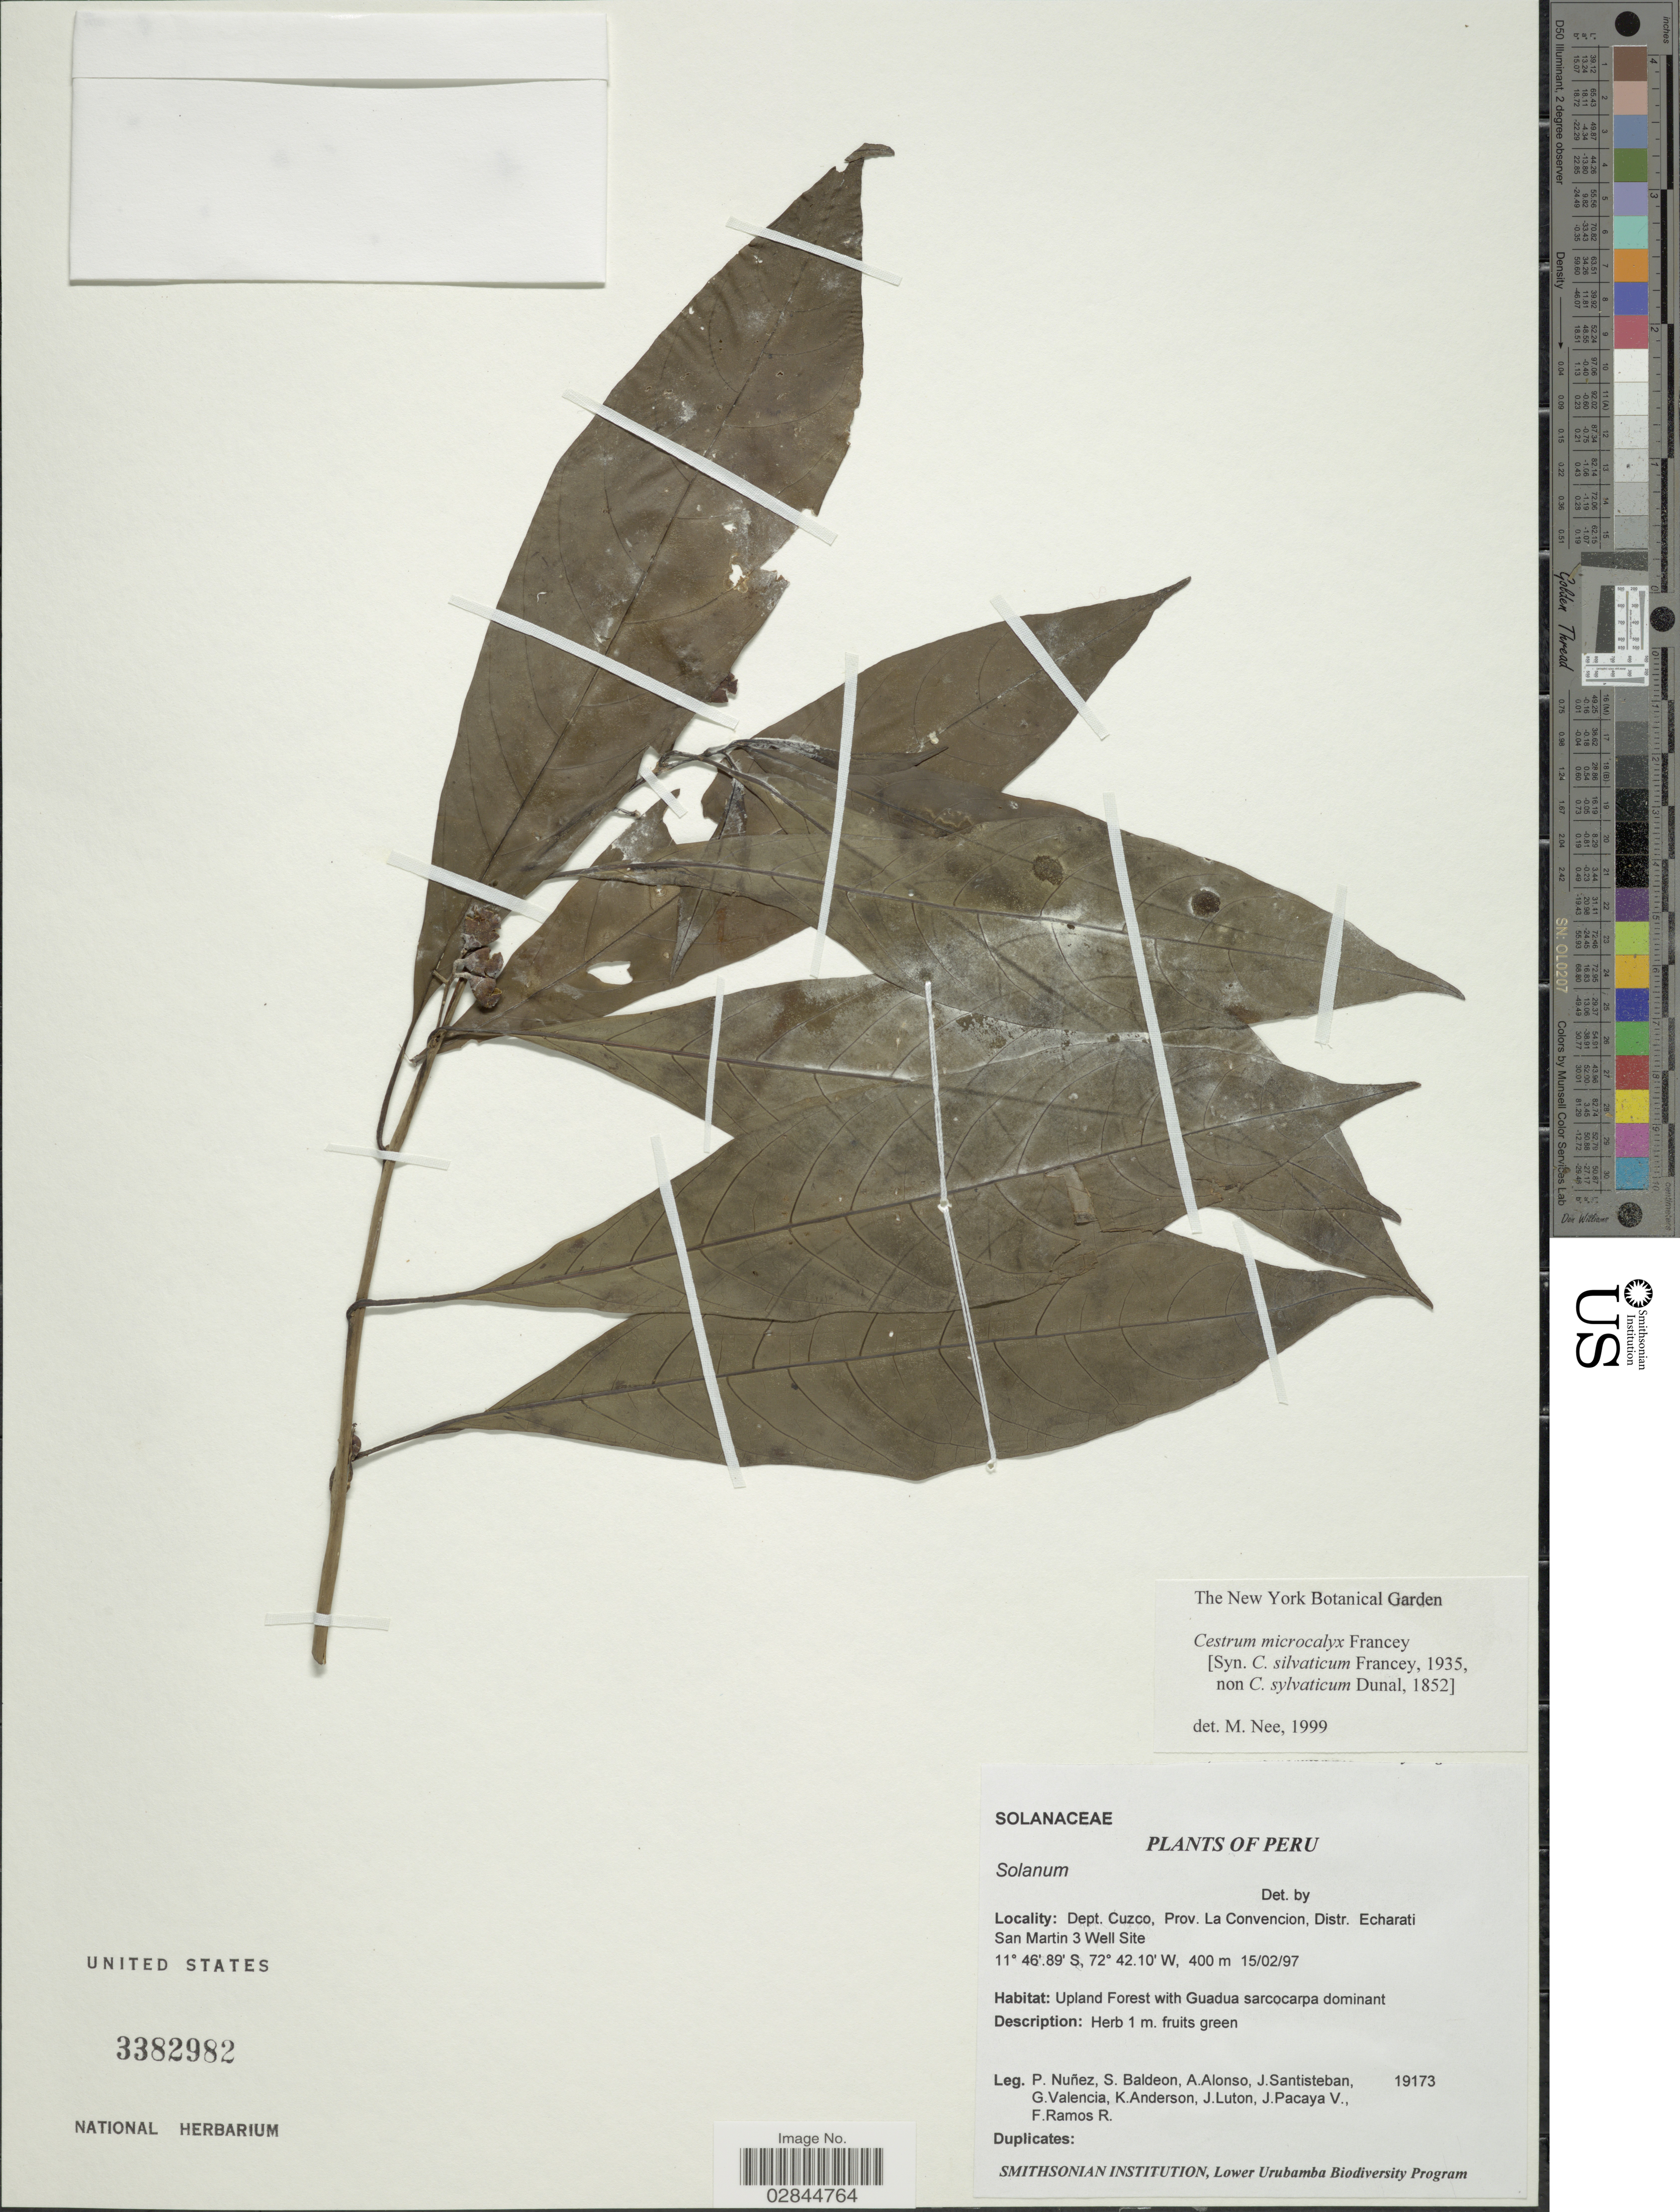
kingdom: Plantae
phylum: Tracheophyta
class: Magnoliopsida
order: Solanales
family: Solanaceae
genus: Cestrum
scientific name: Cestrum microcalyx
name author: Francey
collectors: P. Nuñez V., S. Baldeon, A. Alonso, J. Santisteban & et al.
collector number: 19173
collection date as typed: Transcribed d/m/y: 15/2/97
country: Peru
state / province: Cusco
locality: Dept. Cuzco, Prov. La Convencion, Distr. Echarati San Martin 3 Well Site.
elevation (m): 400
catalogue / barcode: US 3382982